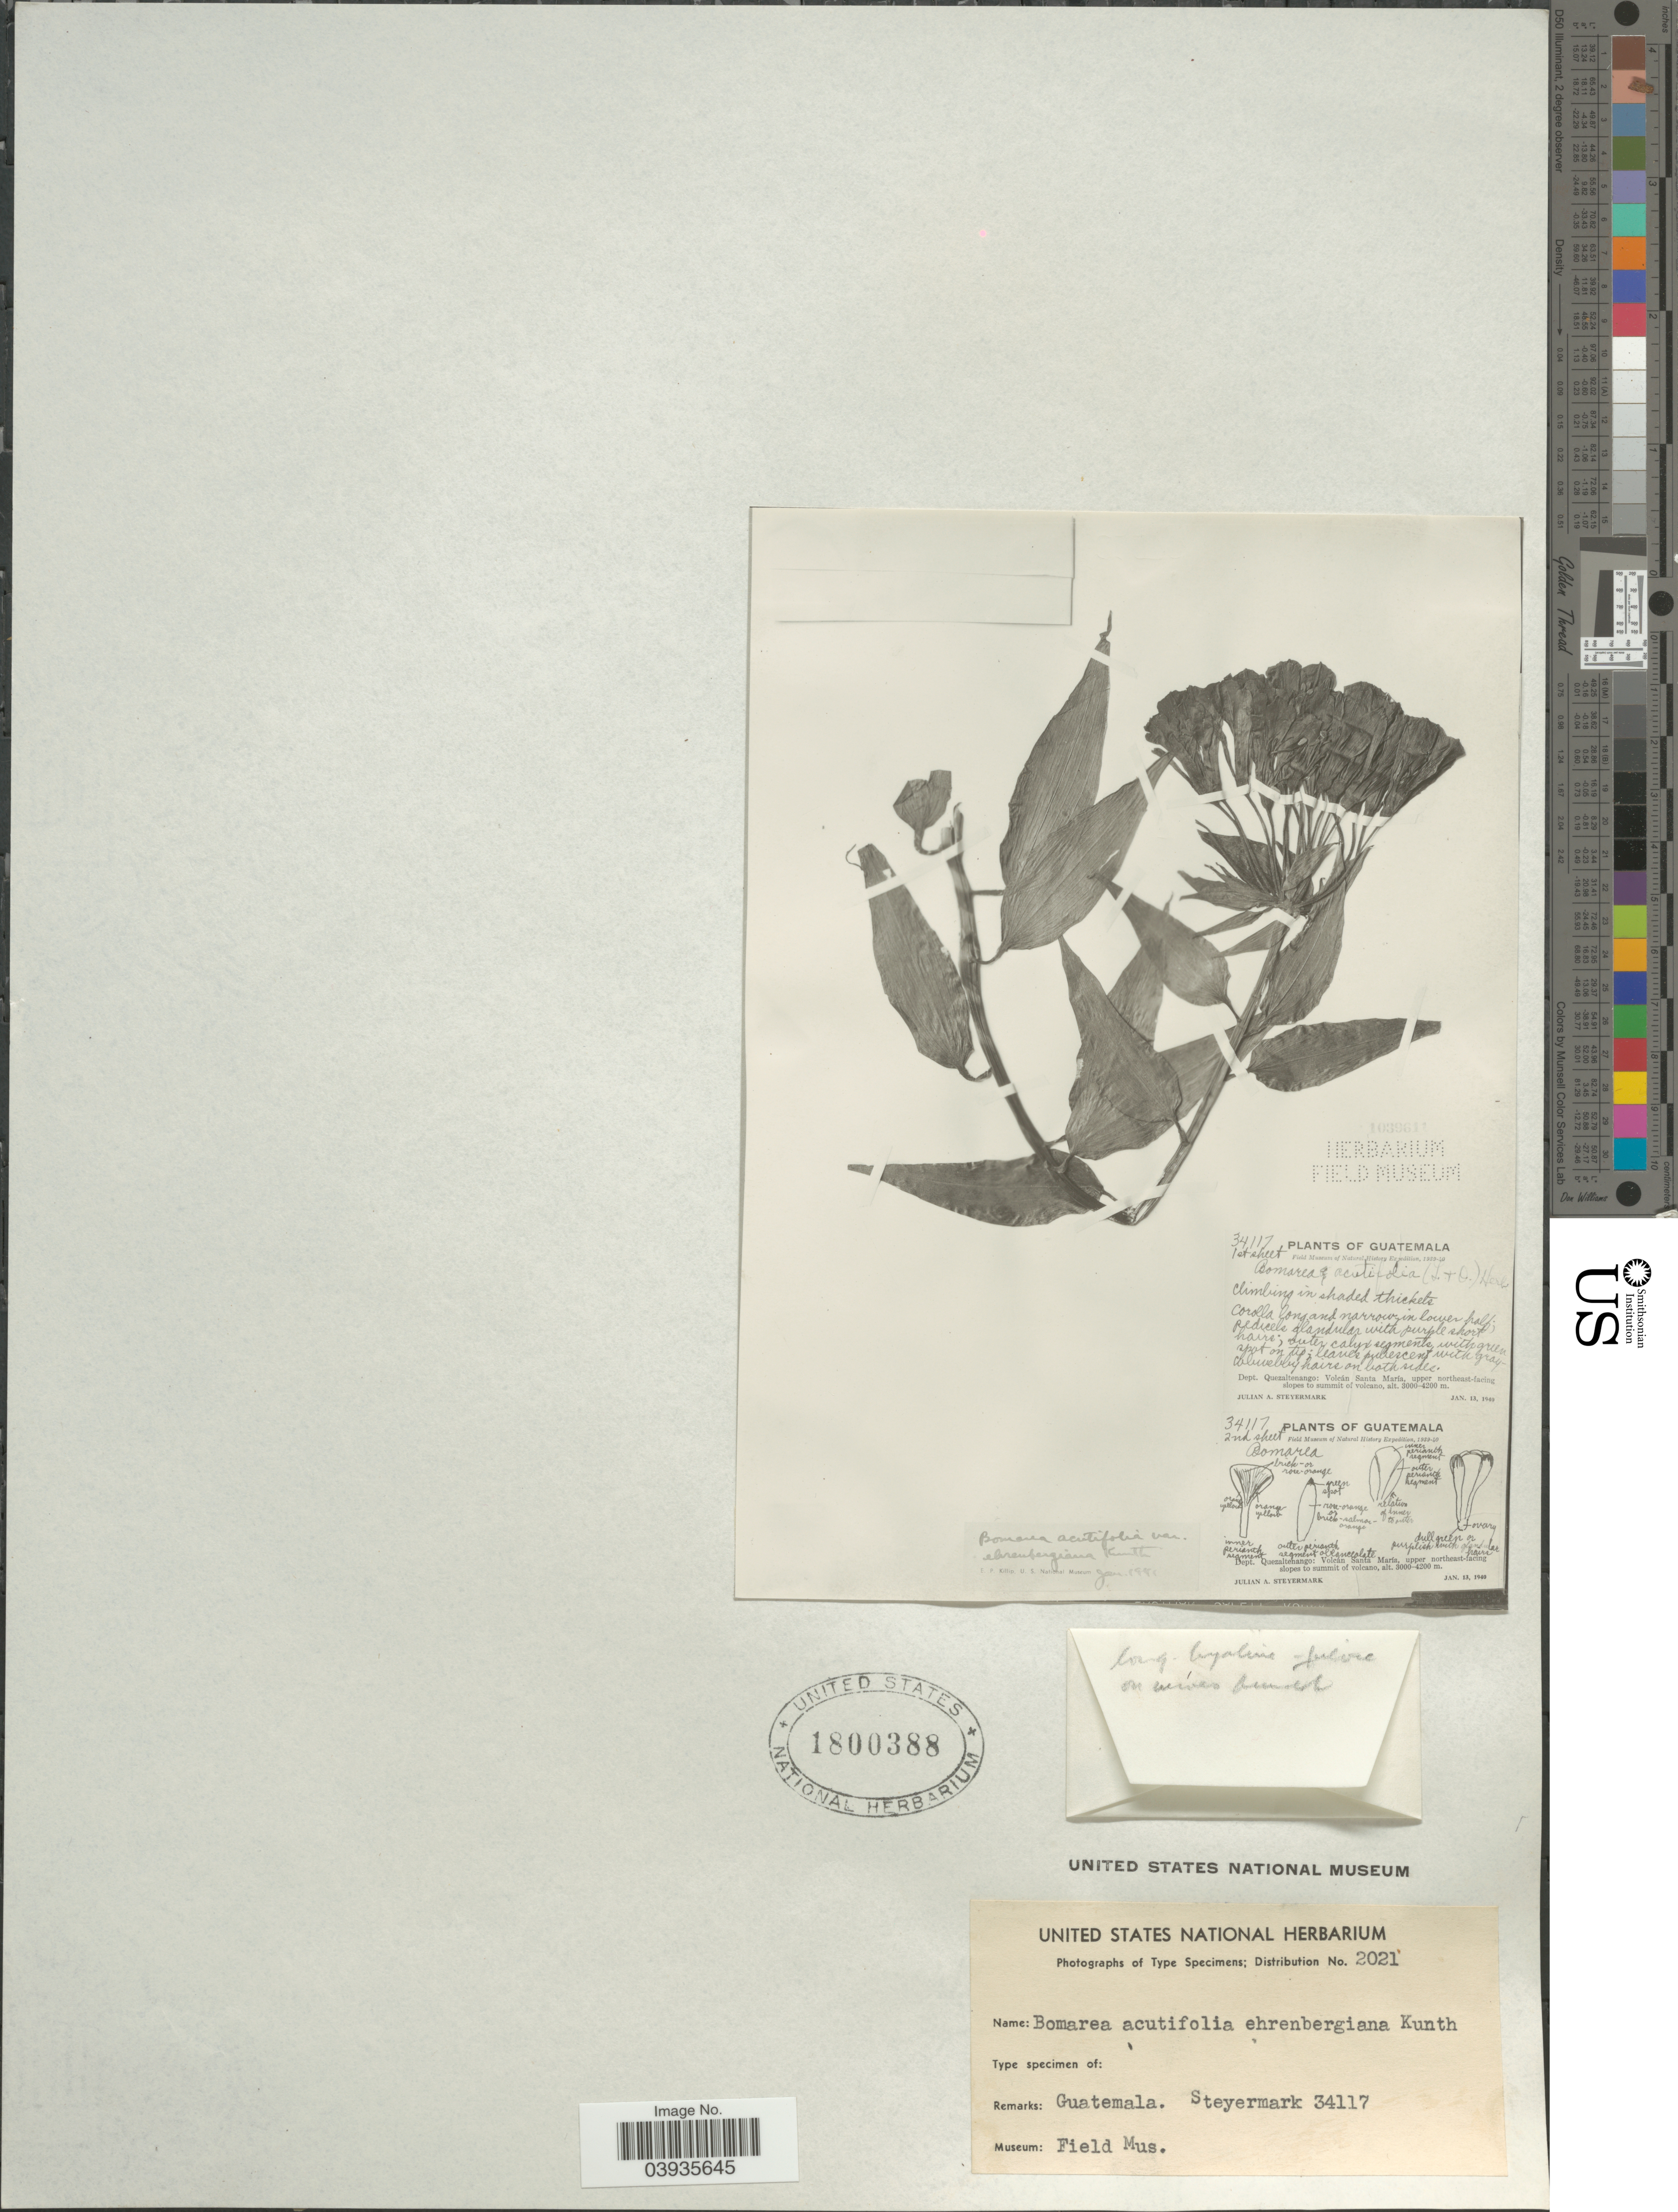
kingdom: Plantae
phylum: Tracheophyta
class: Liliopsida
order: Liliales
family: Alstroemeriaceae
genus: Bomarea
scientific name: Bomarea acutifolia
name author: (Link & Otto) Herb.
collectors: J. Steyermark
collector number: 34117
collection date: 1940-01-13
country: Guatemala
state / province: Quetzaltenango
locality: Dept. Quezaltenango: Volcán Santa María, upper northeast-facing slopes to summit of volcano.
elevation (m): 3000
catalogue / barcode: US 1800388